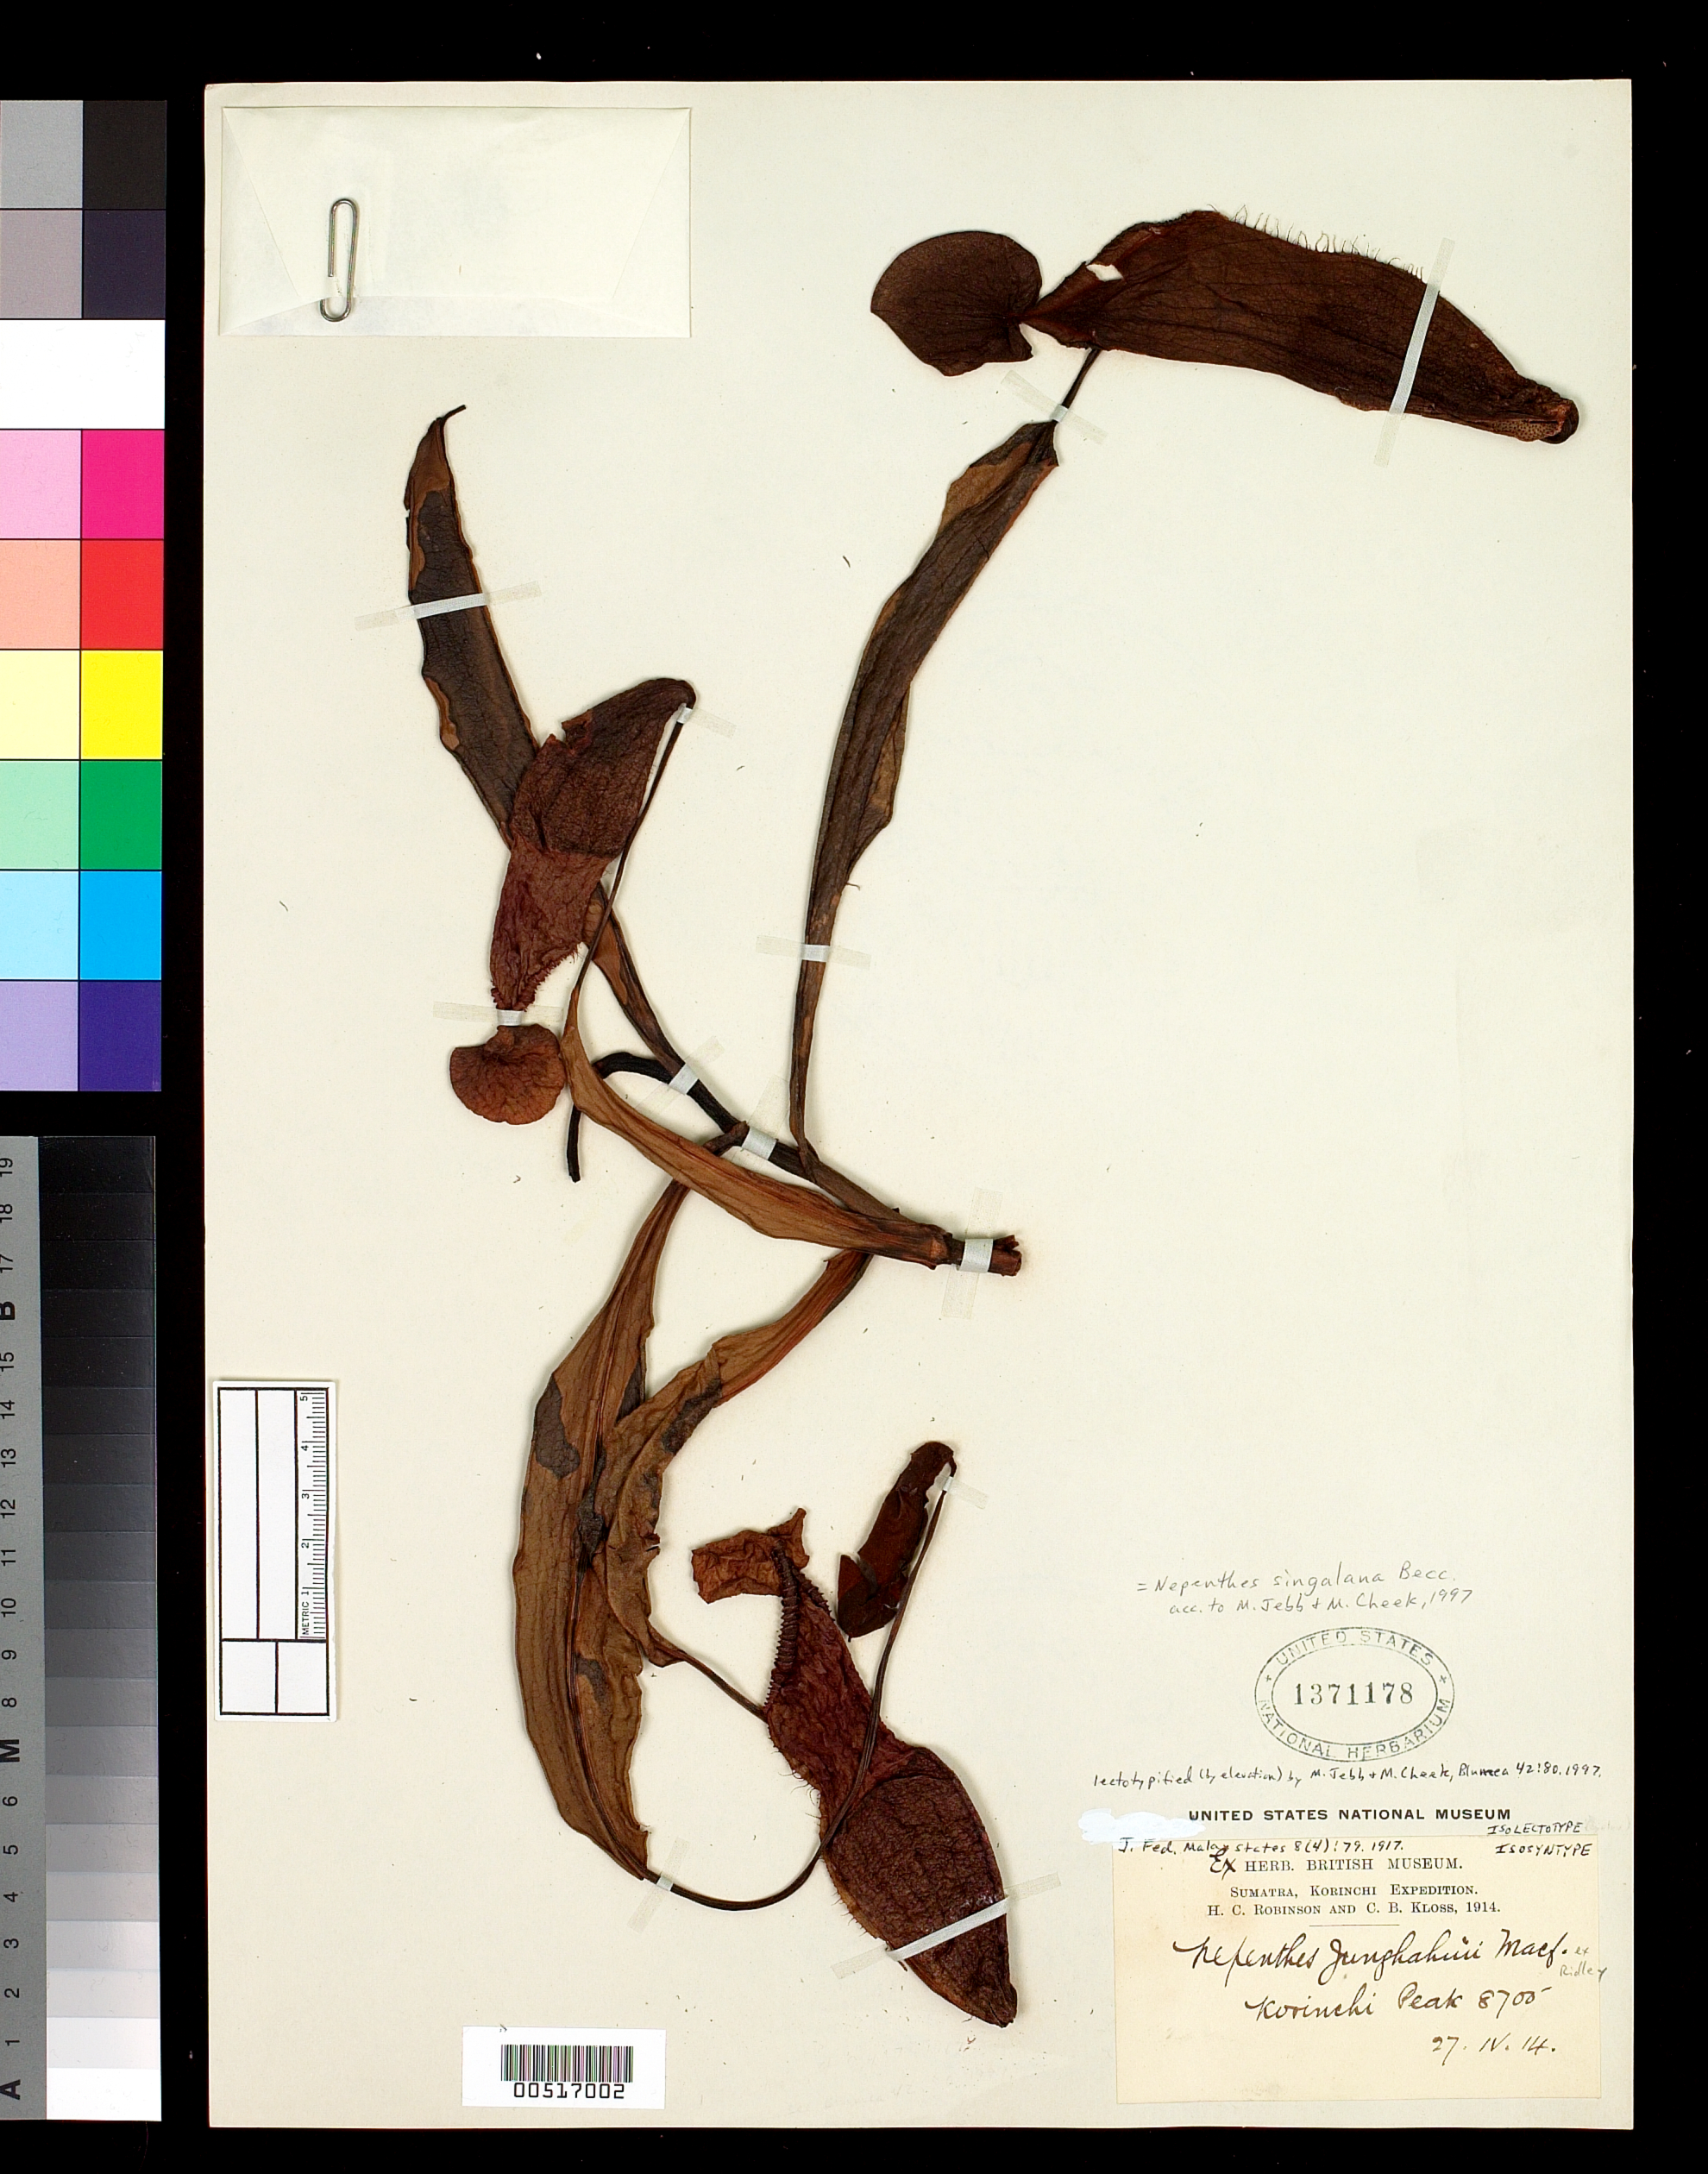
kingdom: Plantae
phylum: Tracheophyta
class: Magnoliopsida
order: Caryophyllales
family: Nepenthaceae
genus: Nepenthes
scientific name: Nepenthes junghuhnii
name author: Macfarl. ex Ridl.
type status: Isolectotype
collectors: H. C. Robinson & C. Kloss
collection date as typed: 27 Apr 1914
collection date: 1914-04-27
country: Indonesia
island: Sumatra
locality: Lorinchi Peak.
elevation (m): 2652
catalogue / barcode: US 1371178